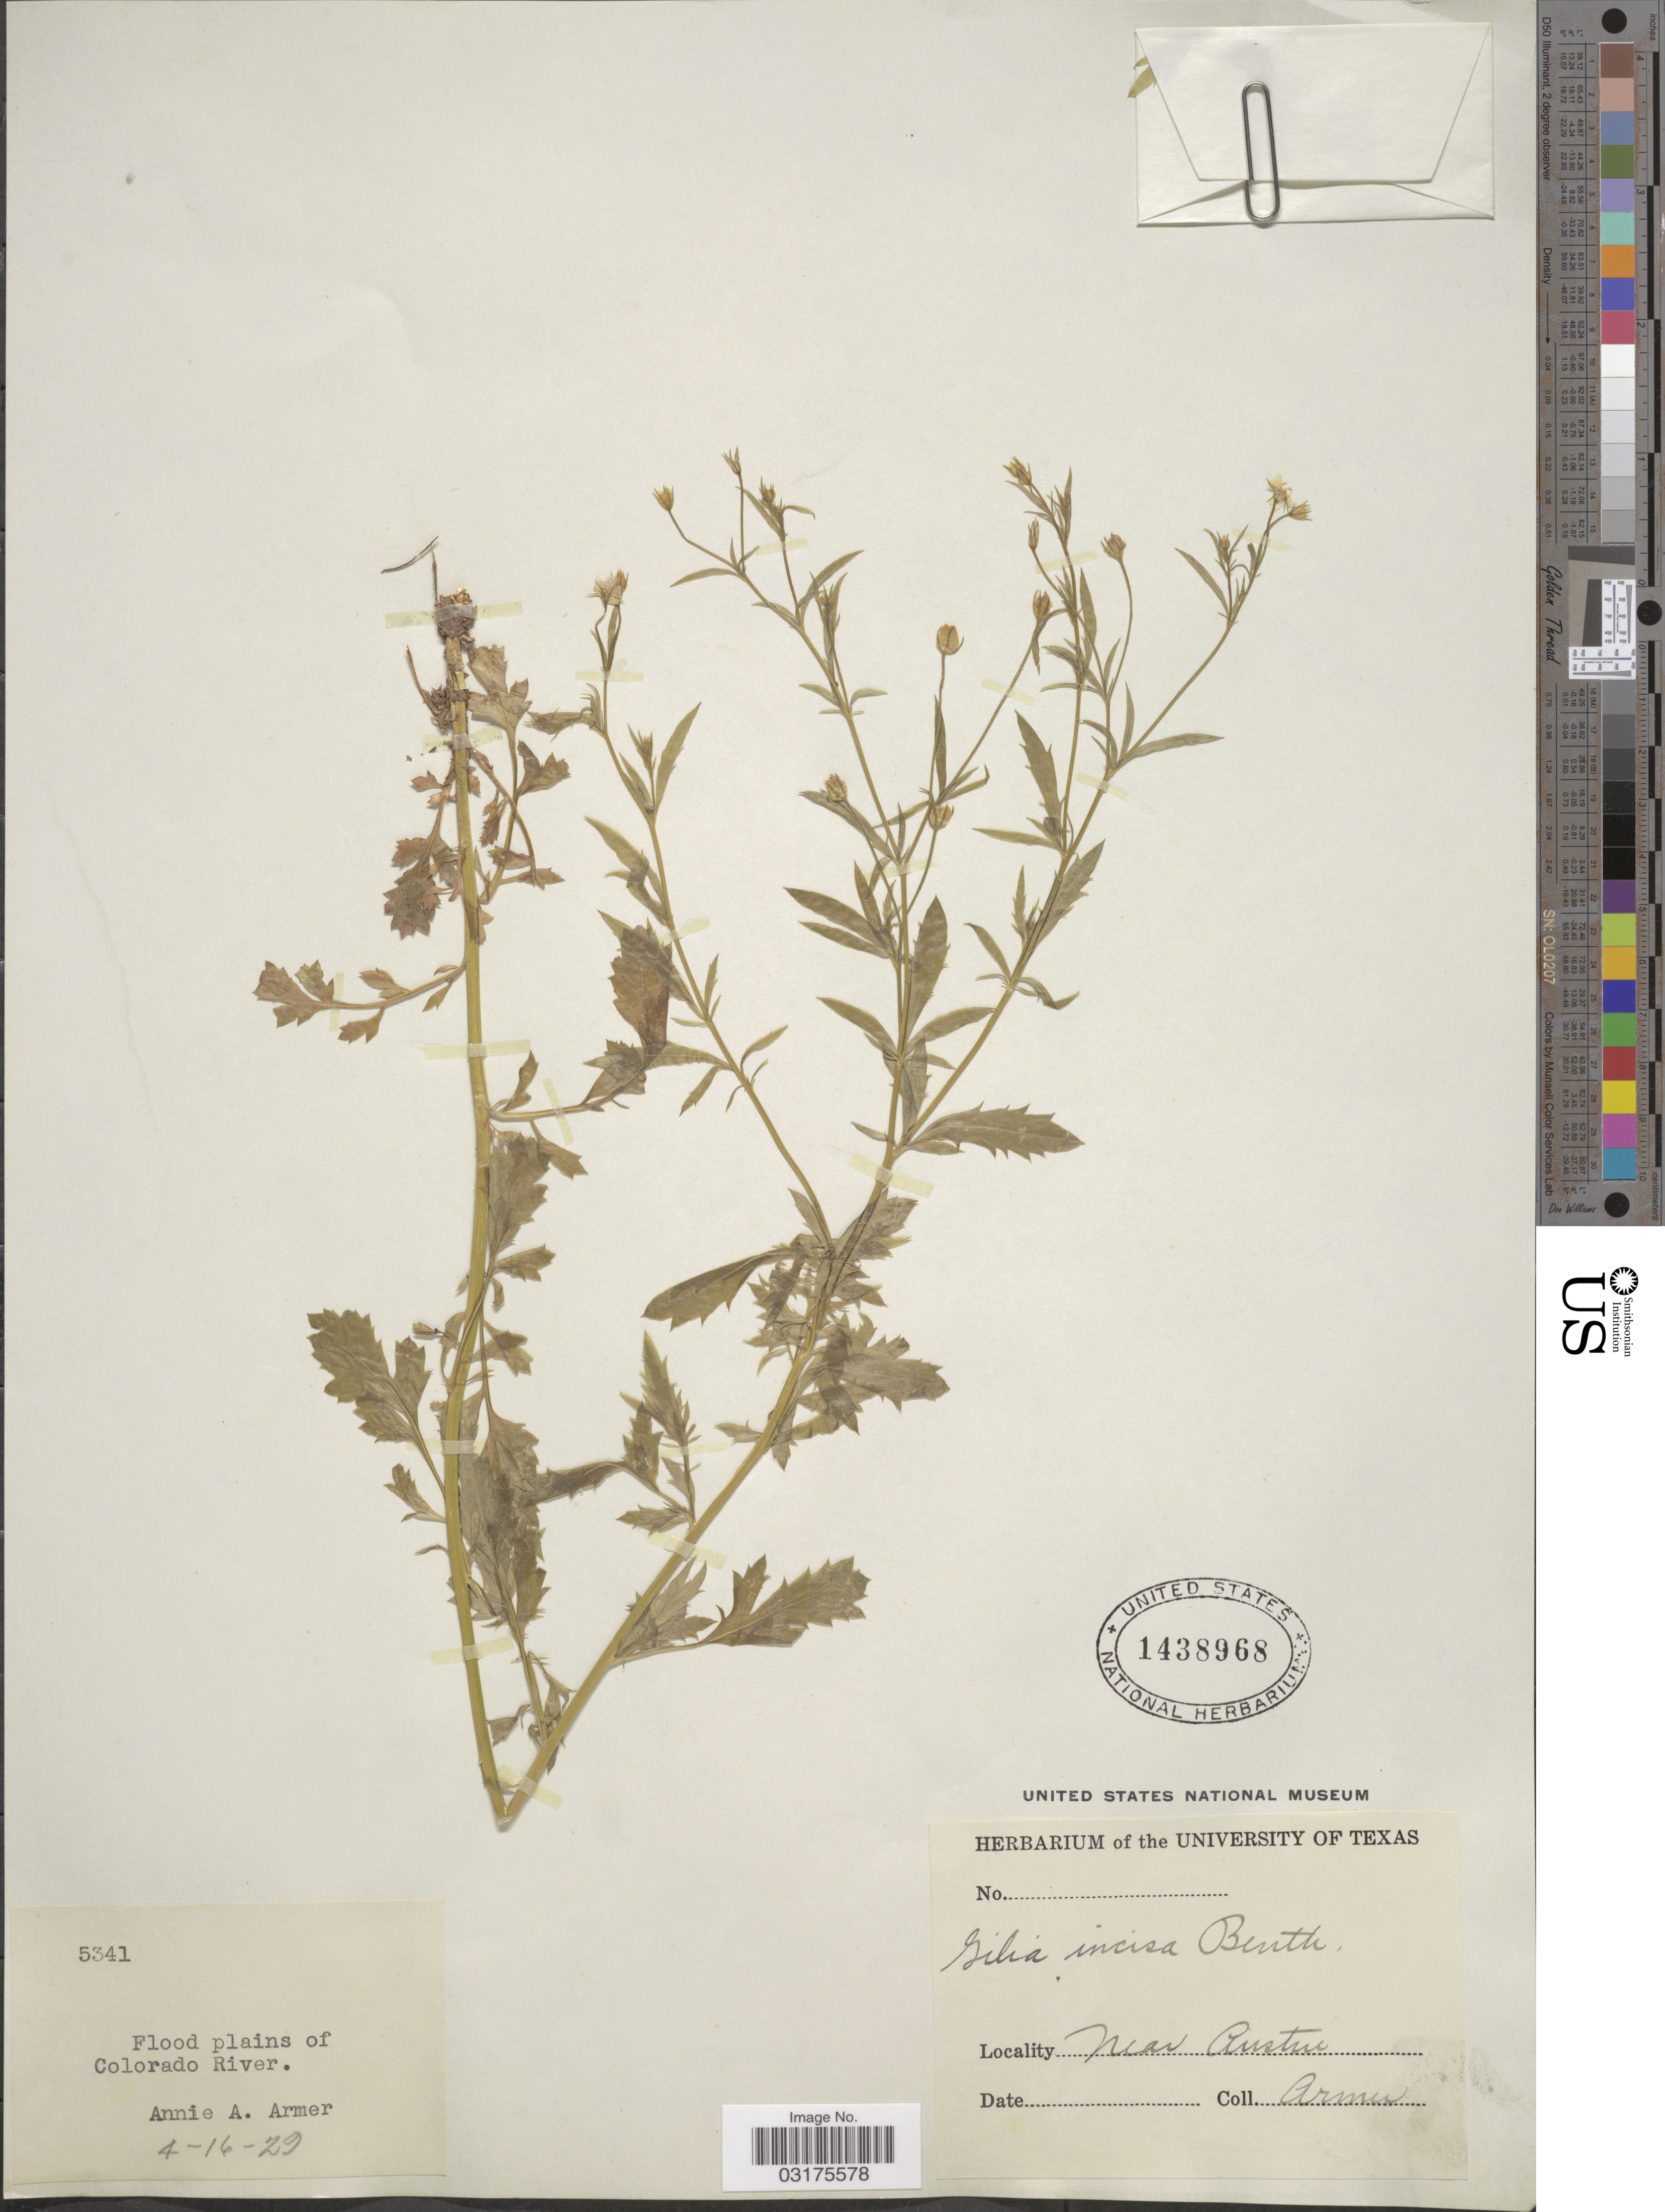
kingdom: Plantae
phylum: Tracheophyta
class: Magnoliopsida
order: Ericales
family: Polemoniaceae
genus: Giliastrum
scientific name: Giliastrum incisum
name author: (Benth.) J.M. Porter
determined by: Strong, Mark T., (BOT), Smithsonian Institution - National Museum of Natural History (UNITED STATES)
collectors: A. Armer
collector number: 5341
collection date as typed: Transcribed d/m/y: 16/4/29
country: United States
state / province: Colorado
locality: Flood plains of Colorado River. Near Austin.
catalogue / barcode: US 1438968